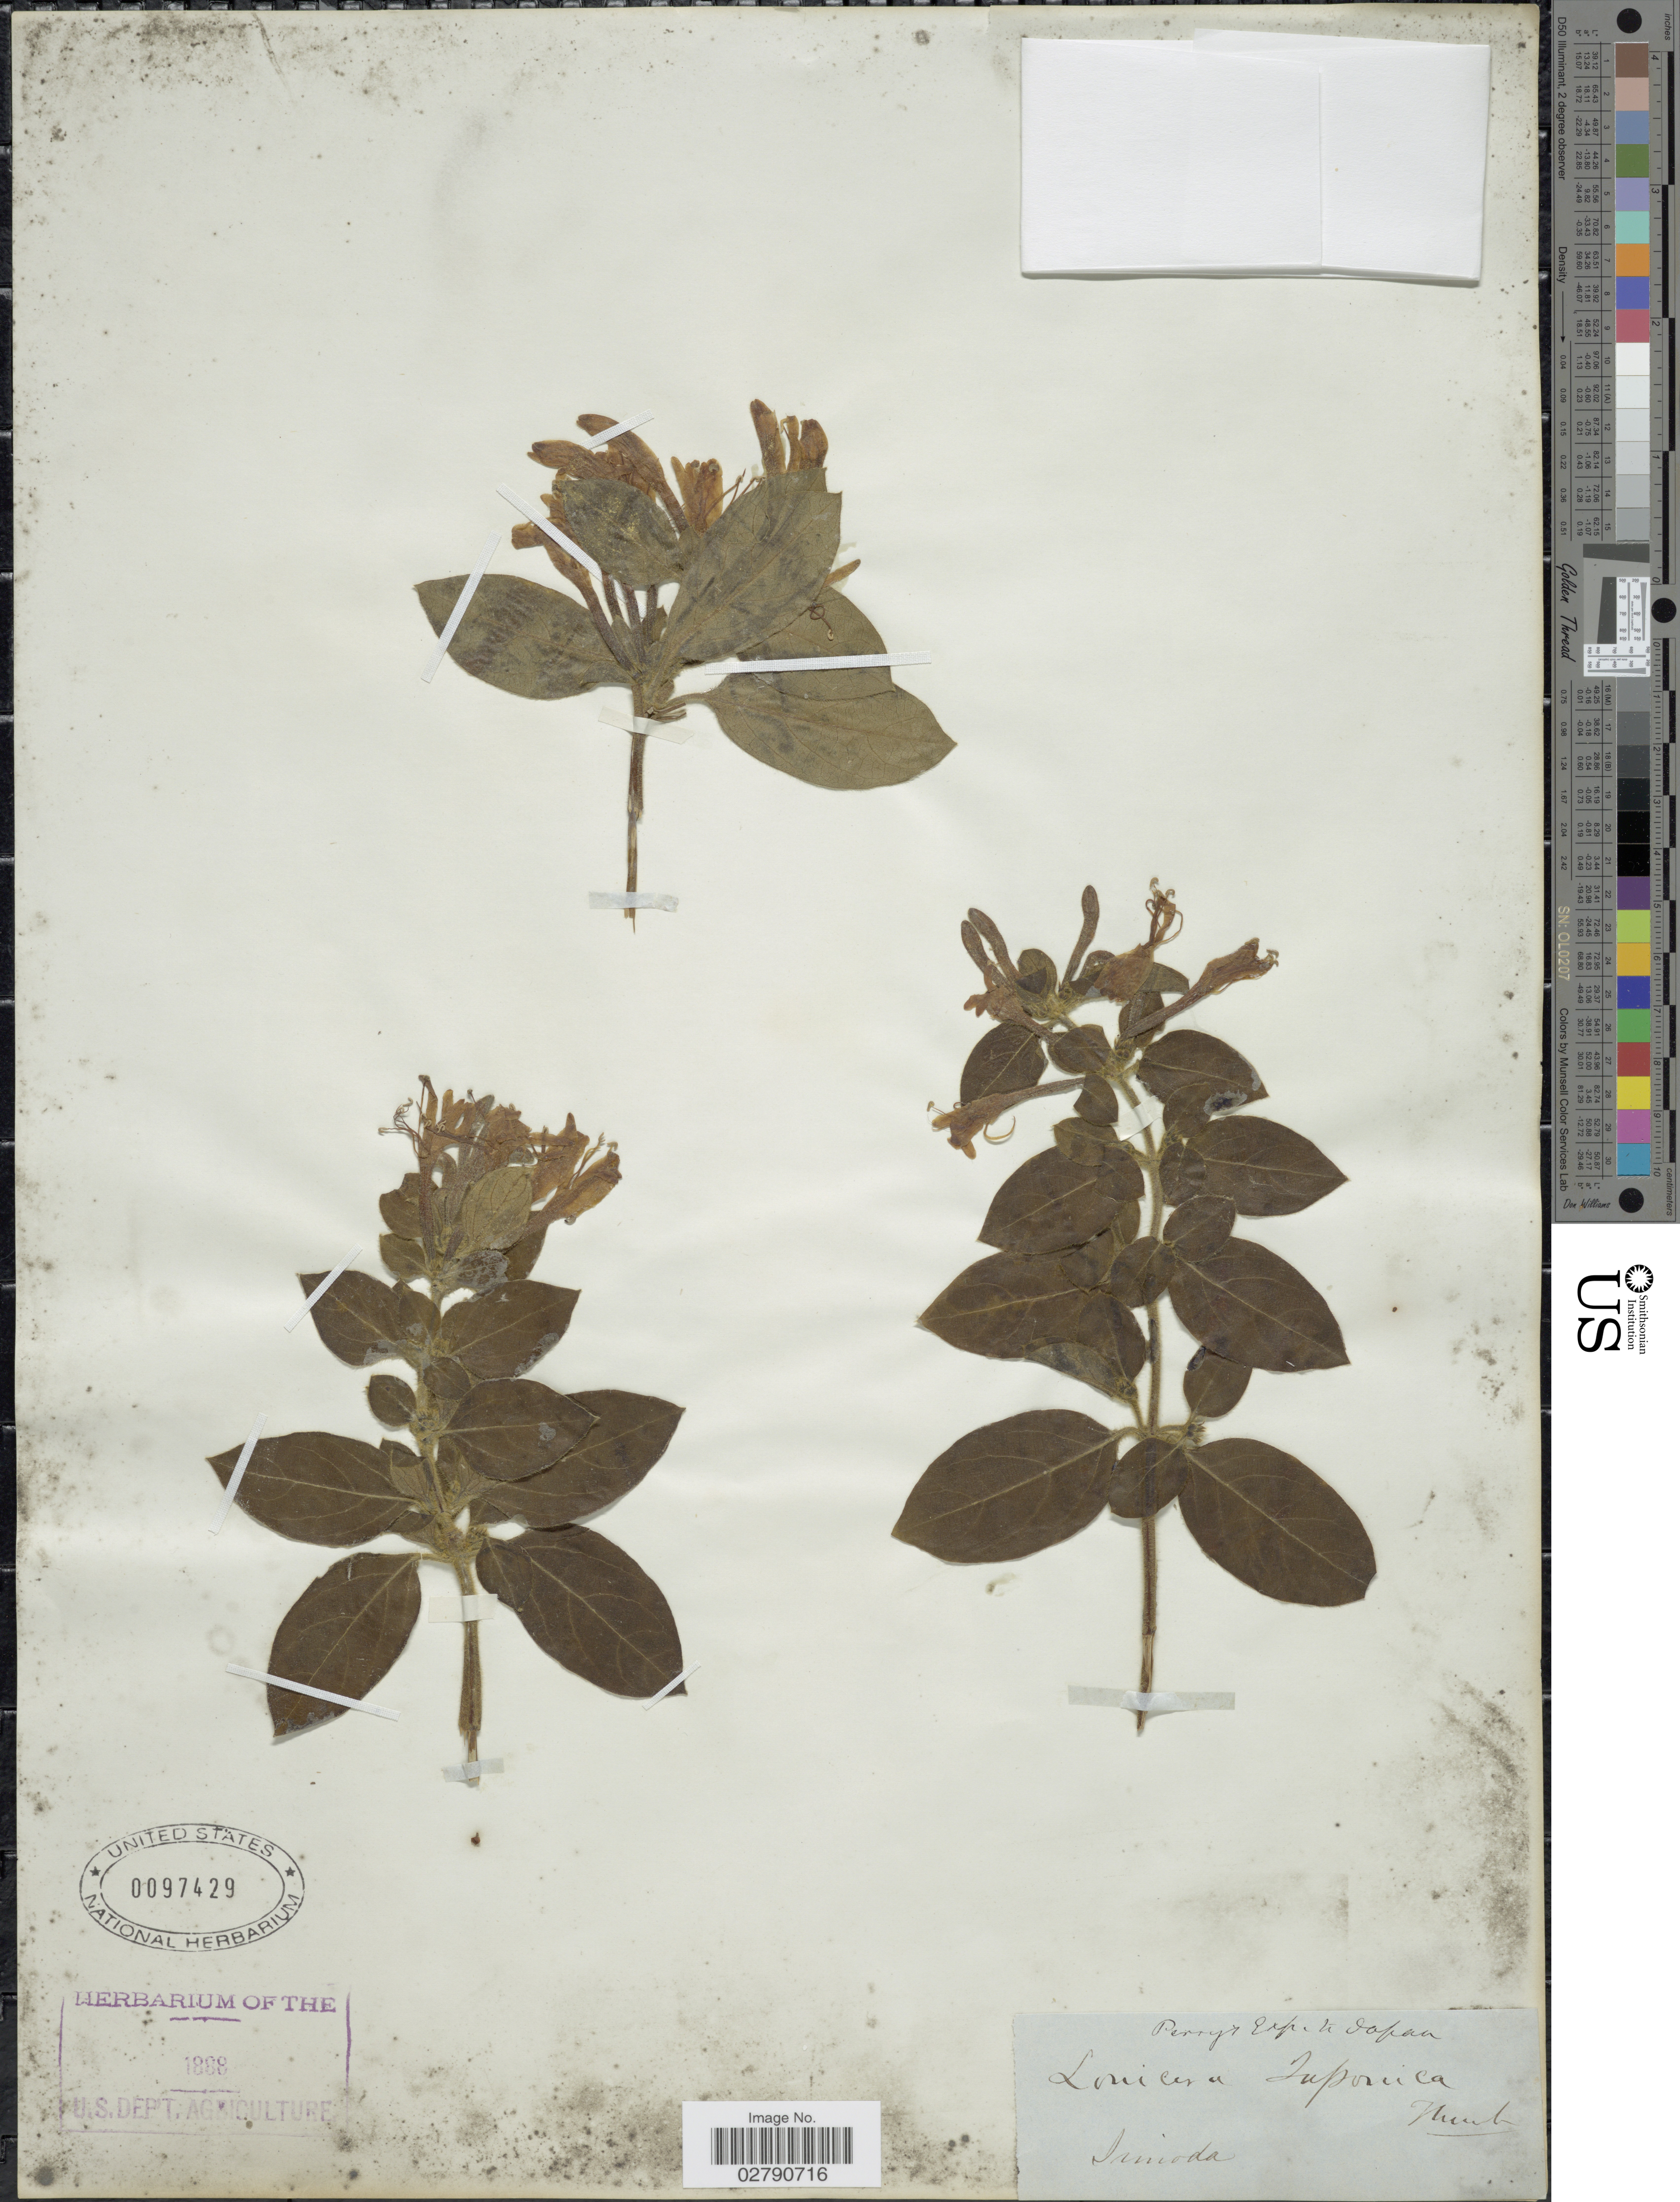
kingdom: Plantae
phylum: Tracheophyta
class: Magnoliopsida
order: Dipsacales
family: Caprifoliaceae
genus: Lonicera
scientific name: Lonicera japonica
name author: Thunb.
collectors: -- Perry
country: Japan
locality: Simoda.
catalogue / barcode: US 97429